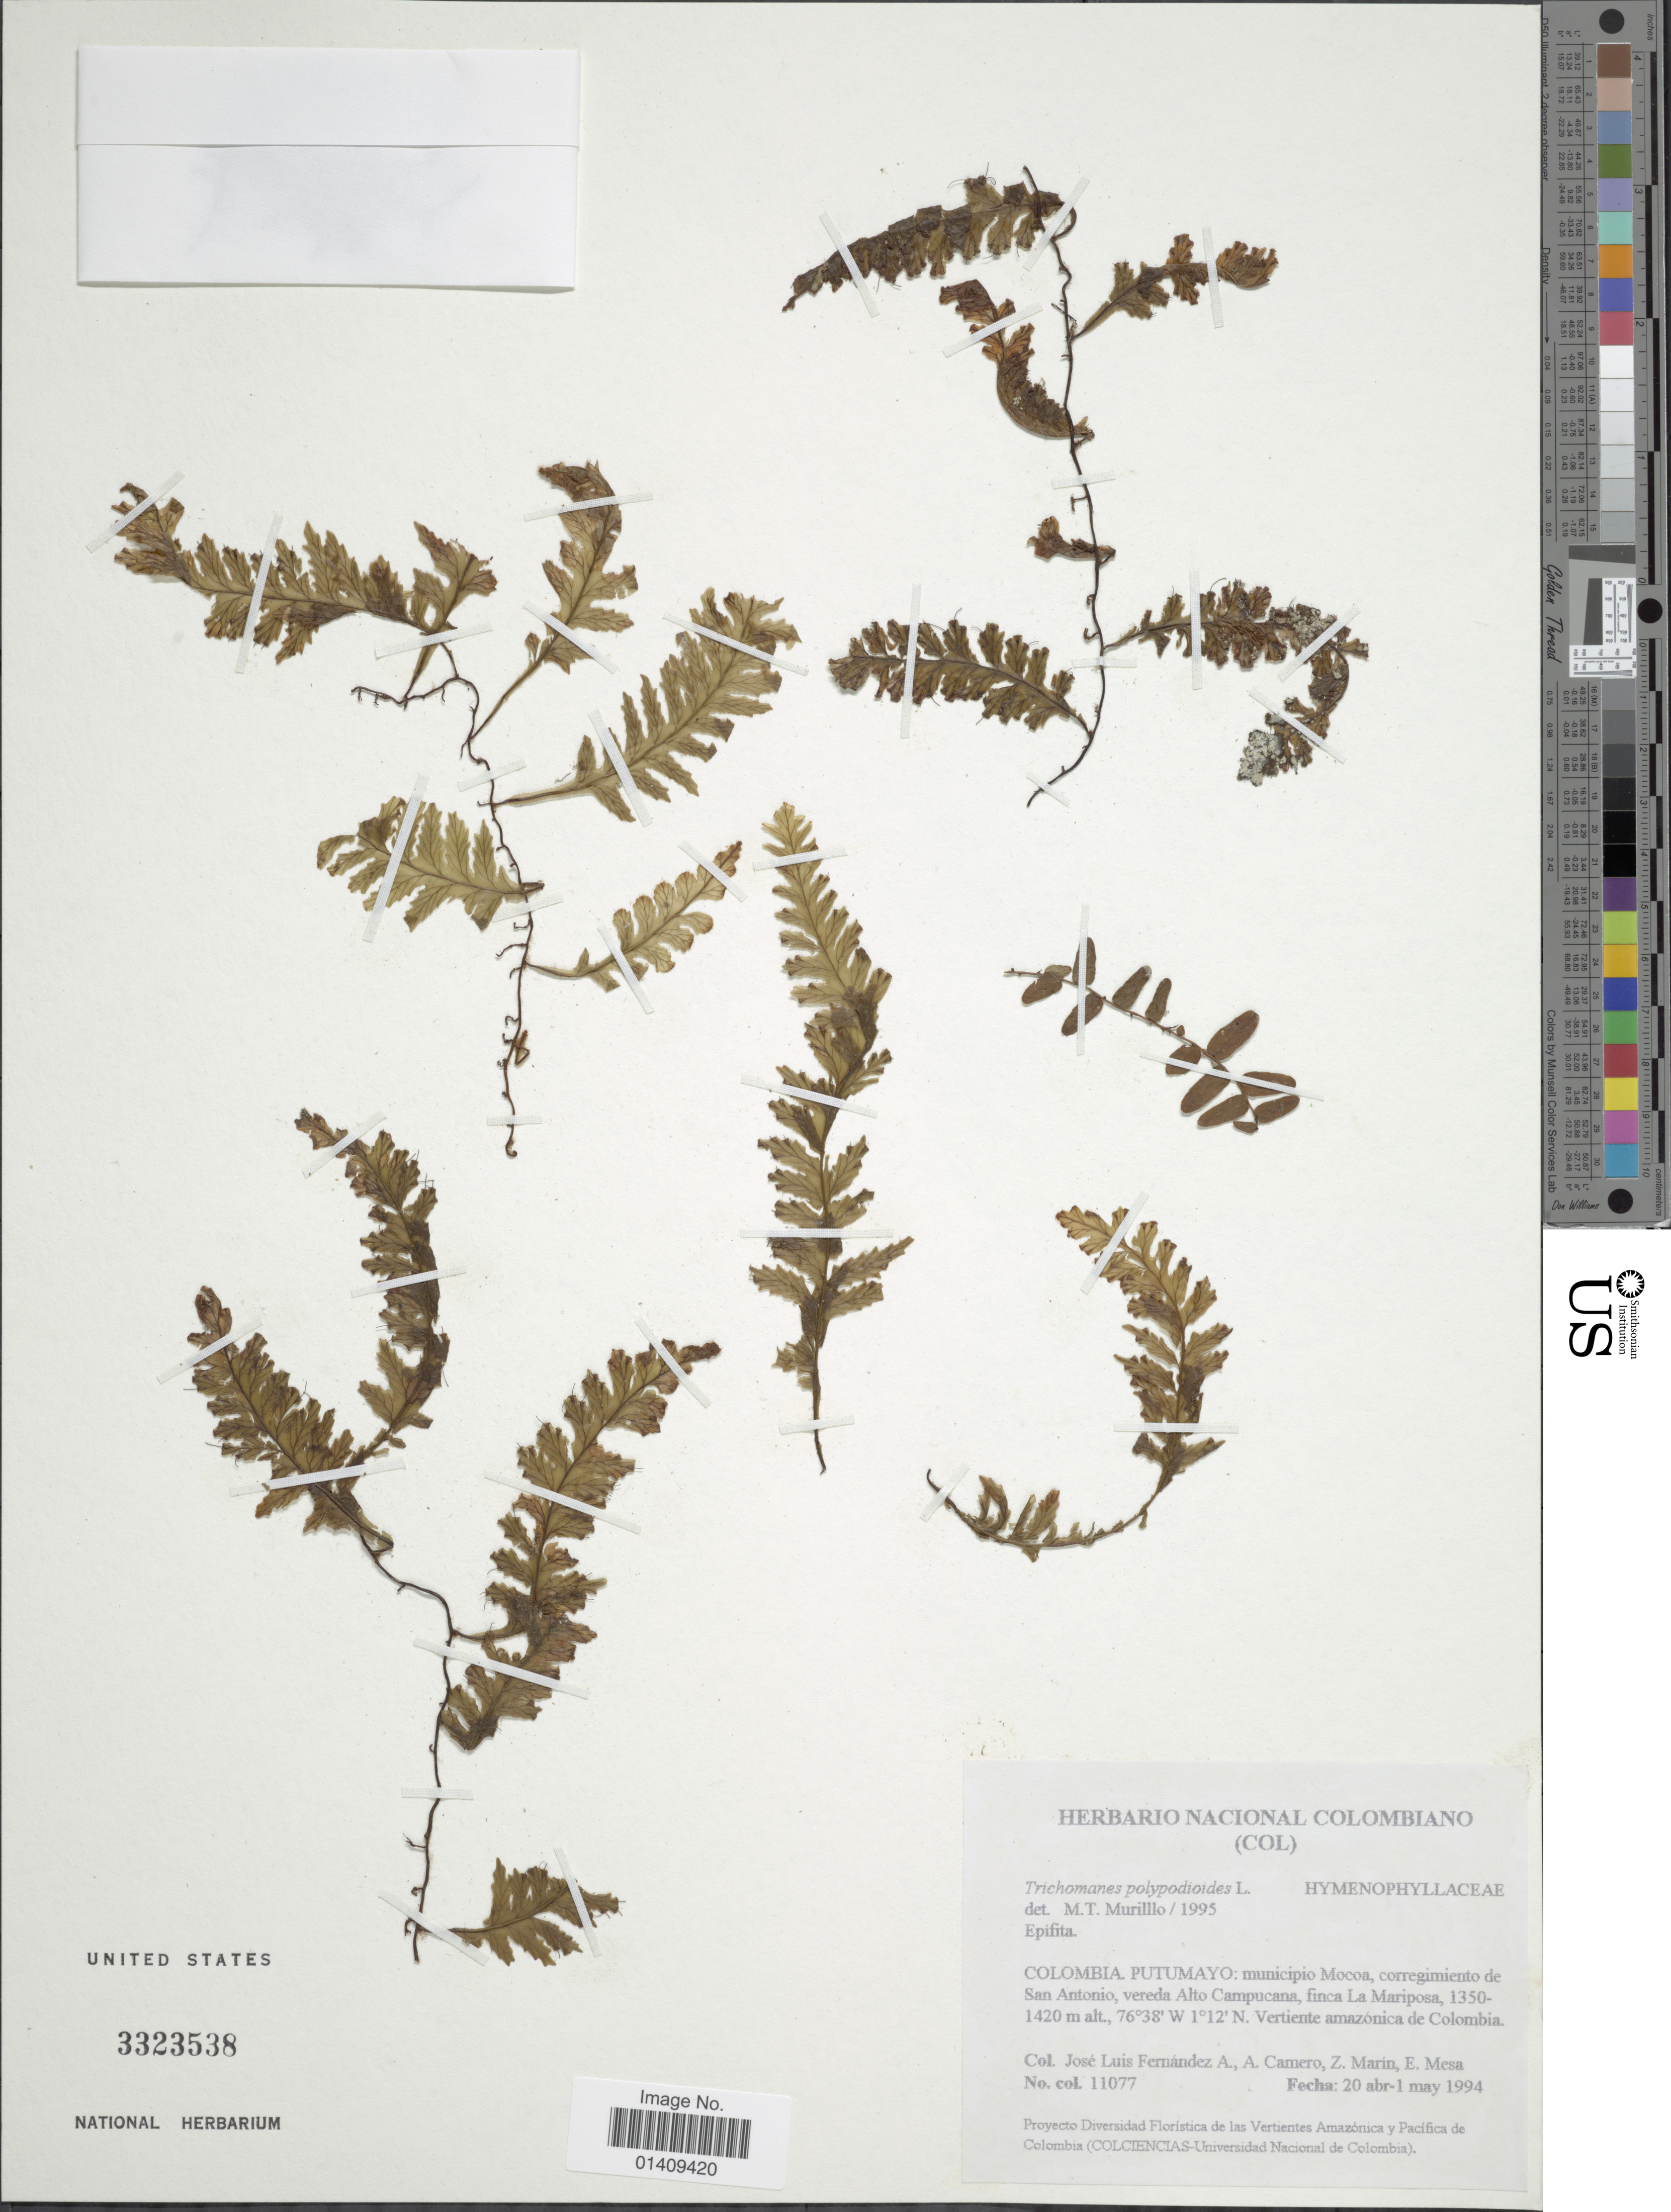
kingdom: Plantae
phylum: Tracheophyta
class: Polypodiopsida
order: Hymenophyllales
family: Hymenophyllaceae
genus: Trichomanes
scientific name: Trichomanes polypodioides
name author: L.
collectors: J. L. Fernández-Alonso, A. A. Camero, Z. Marin & E. Mesa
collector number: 11077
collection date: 1994-04-20/1994-05-01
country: Colombia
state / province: Putumayo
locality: Municipio Mocoa corregimiento de San Antonio vereda Alta Campucana finca La Mariposa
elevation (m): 1350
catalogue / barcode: US 3323538